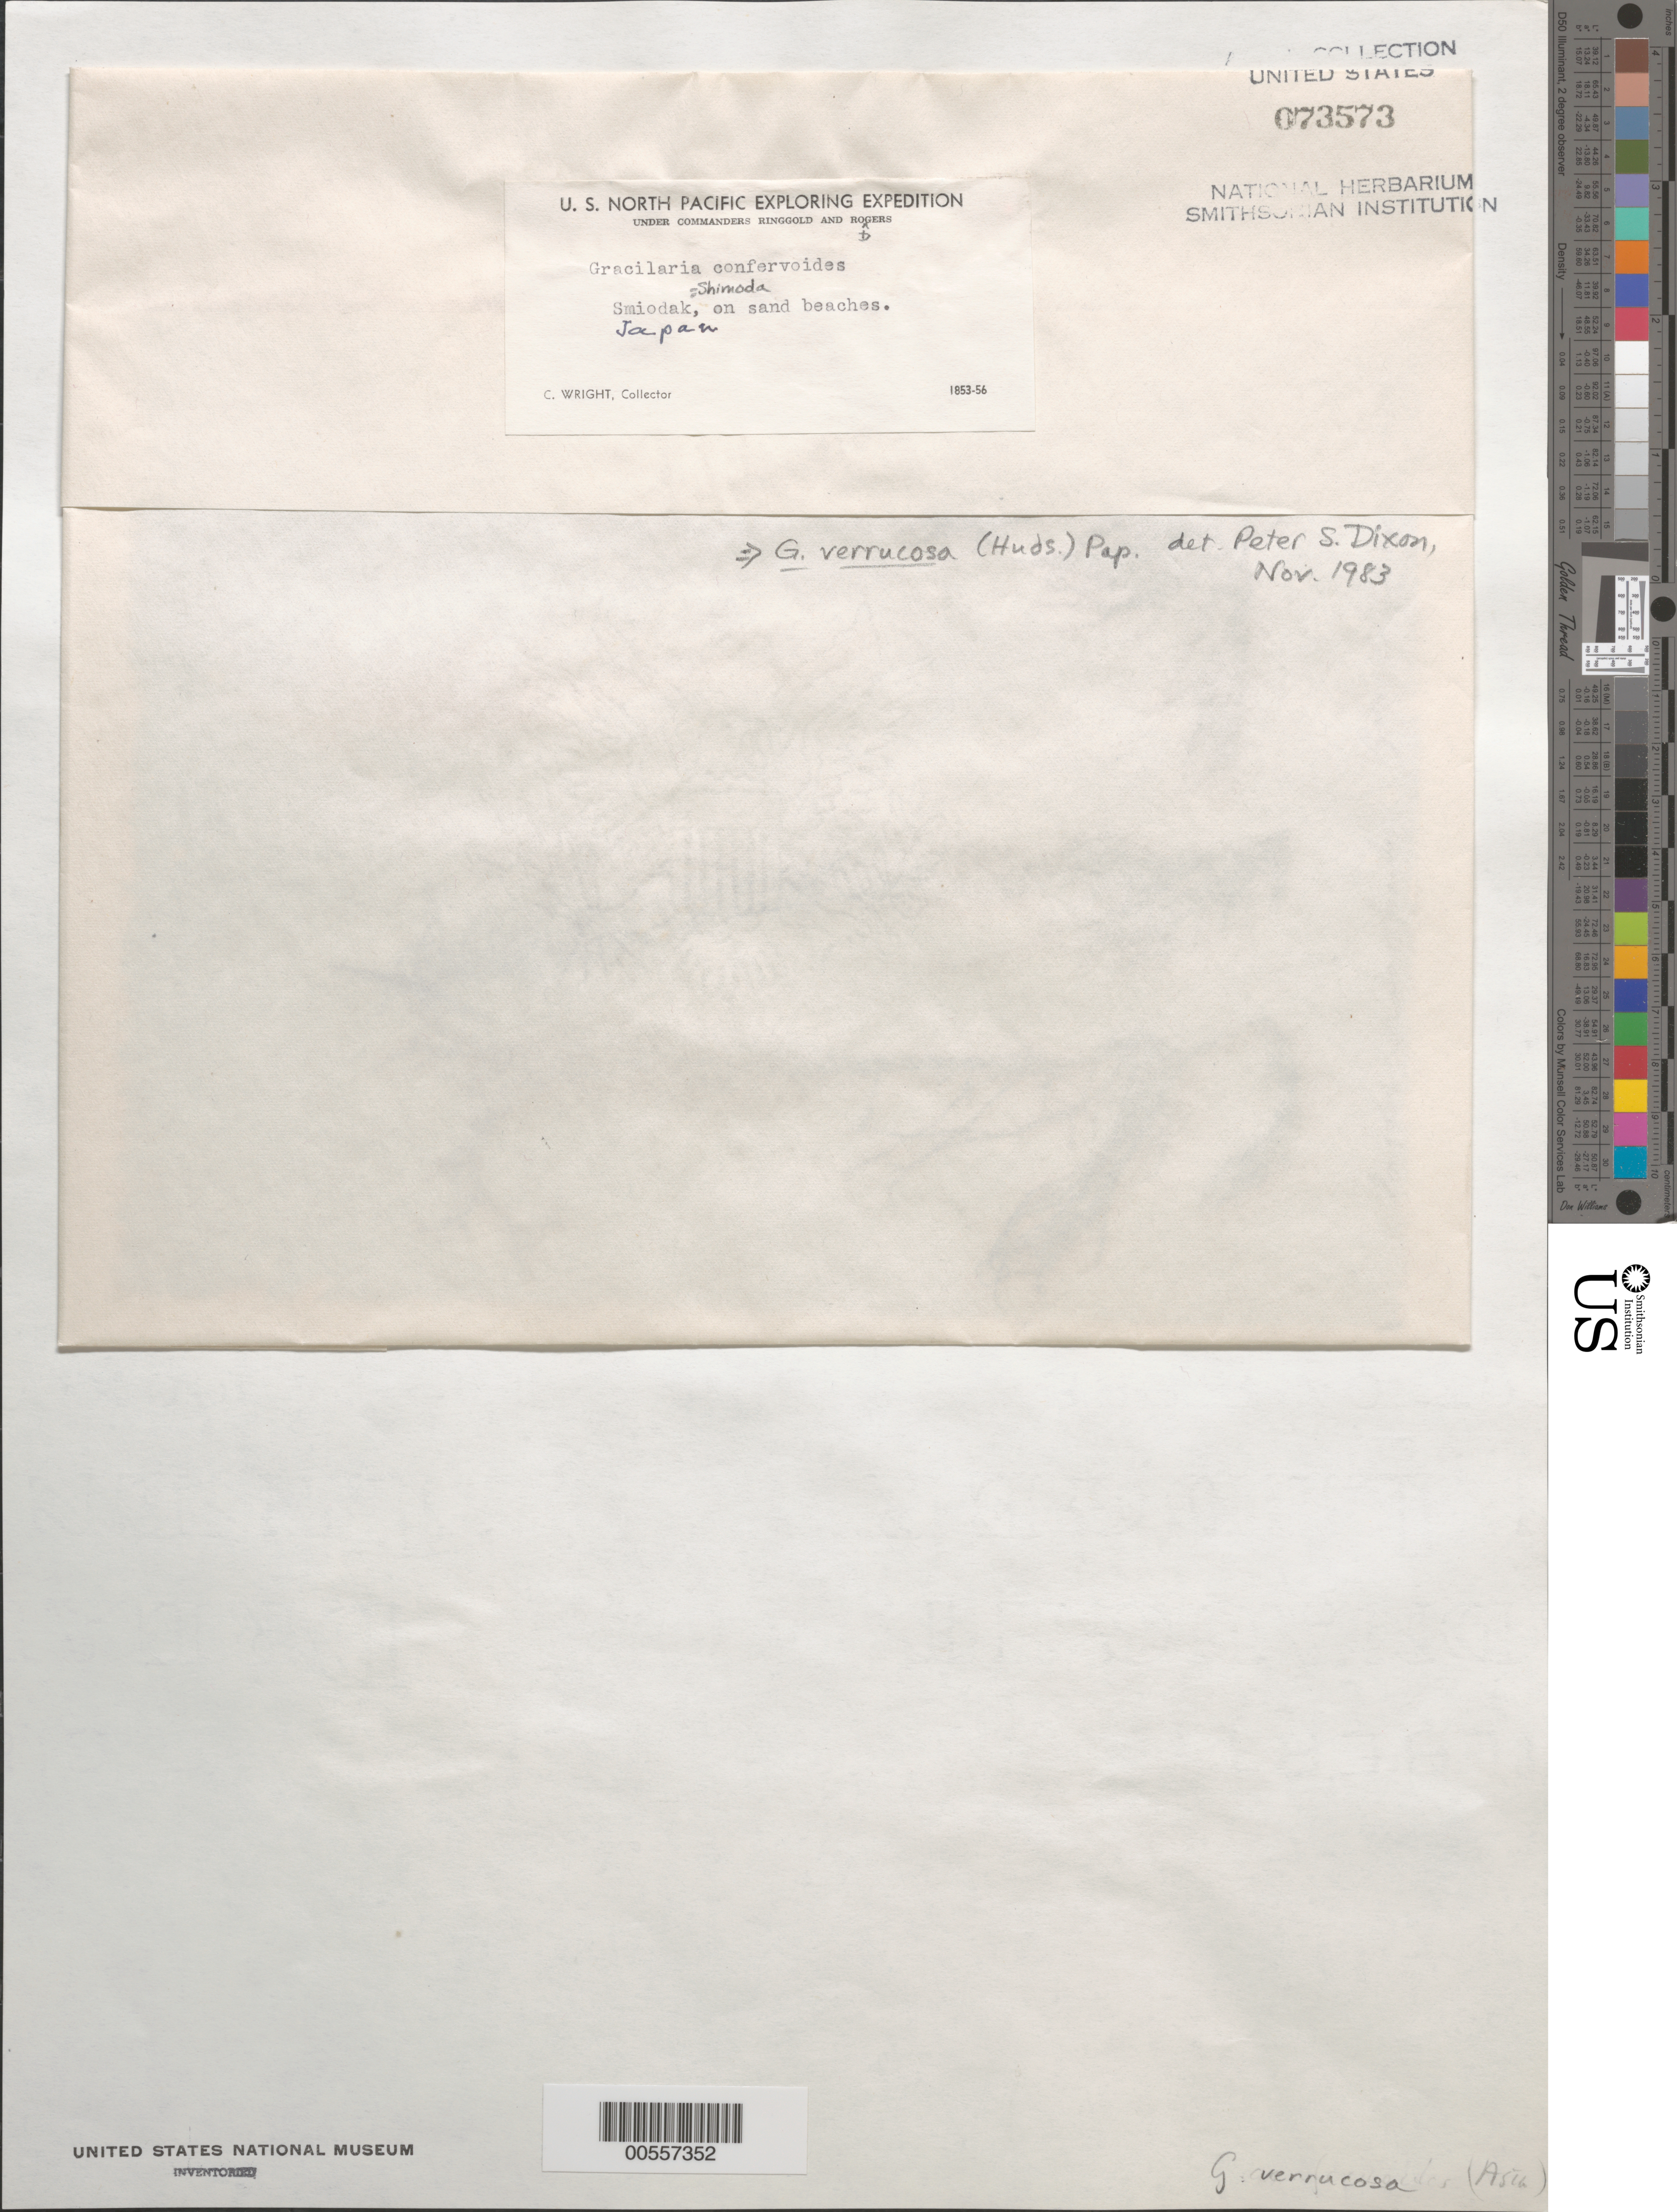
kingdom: Plantae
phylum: Rhodophyta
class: Florideophyceae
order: Gracilariales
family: Gracilariaceae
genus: Gracilariopsis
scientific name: Gracilariopsis longissima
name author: (S.G. Gmel.) Steentoft et al.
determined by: Algae name updating Project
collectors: C. Wright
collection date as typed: May 1855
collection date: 1855-05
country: Japan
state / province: Sizuoka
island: Honshu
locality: Shimoda (Smiodah)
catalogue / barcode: US 73573